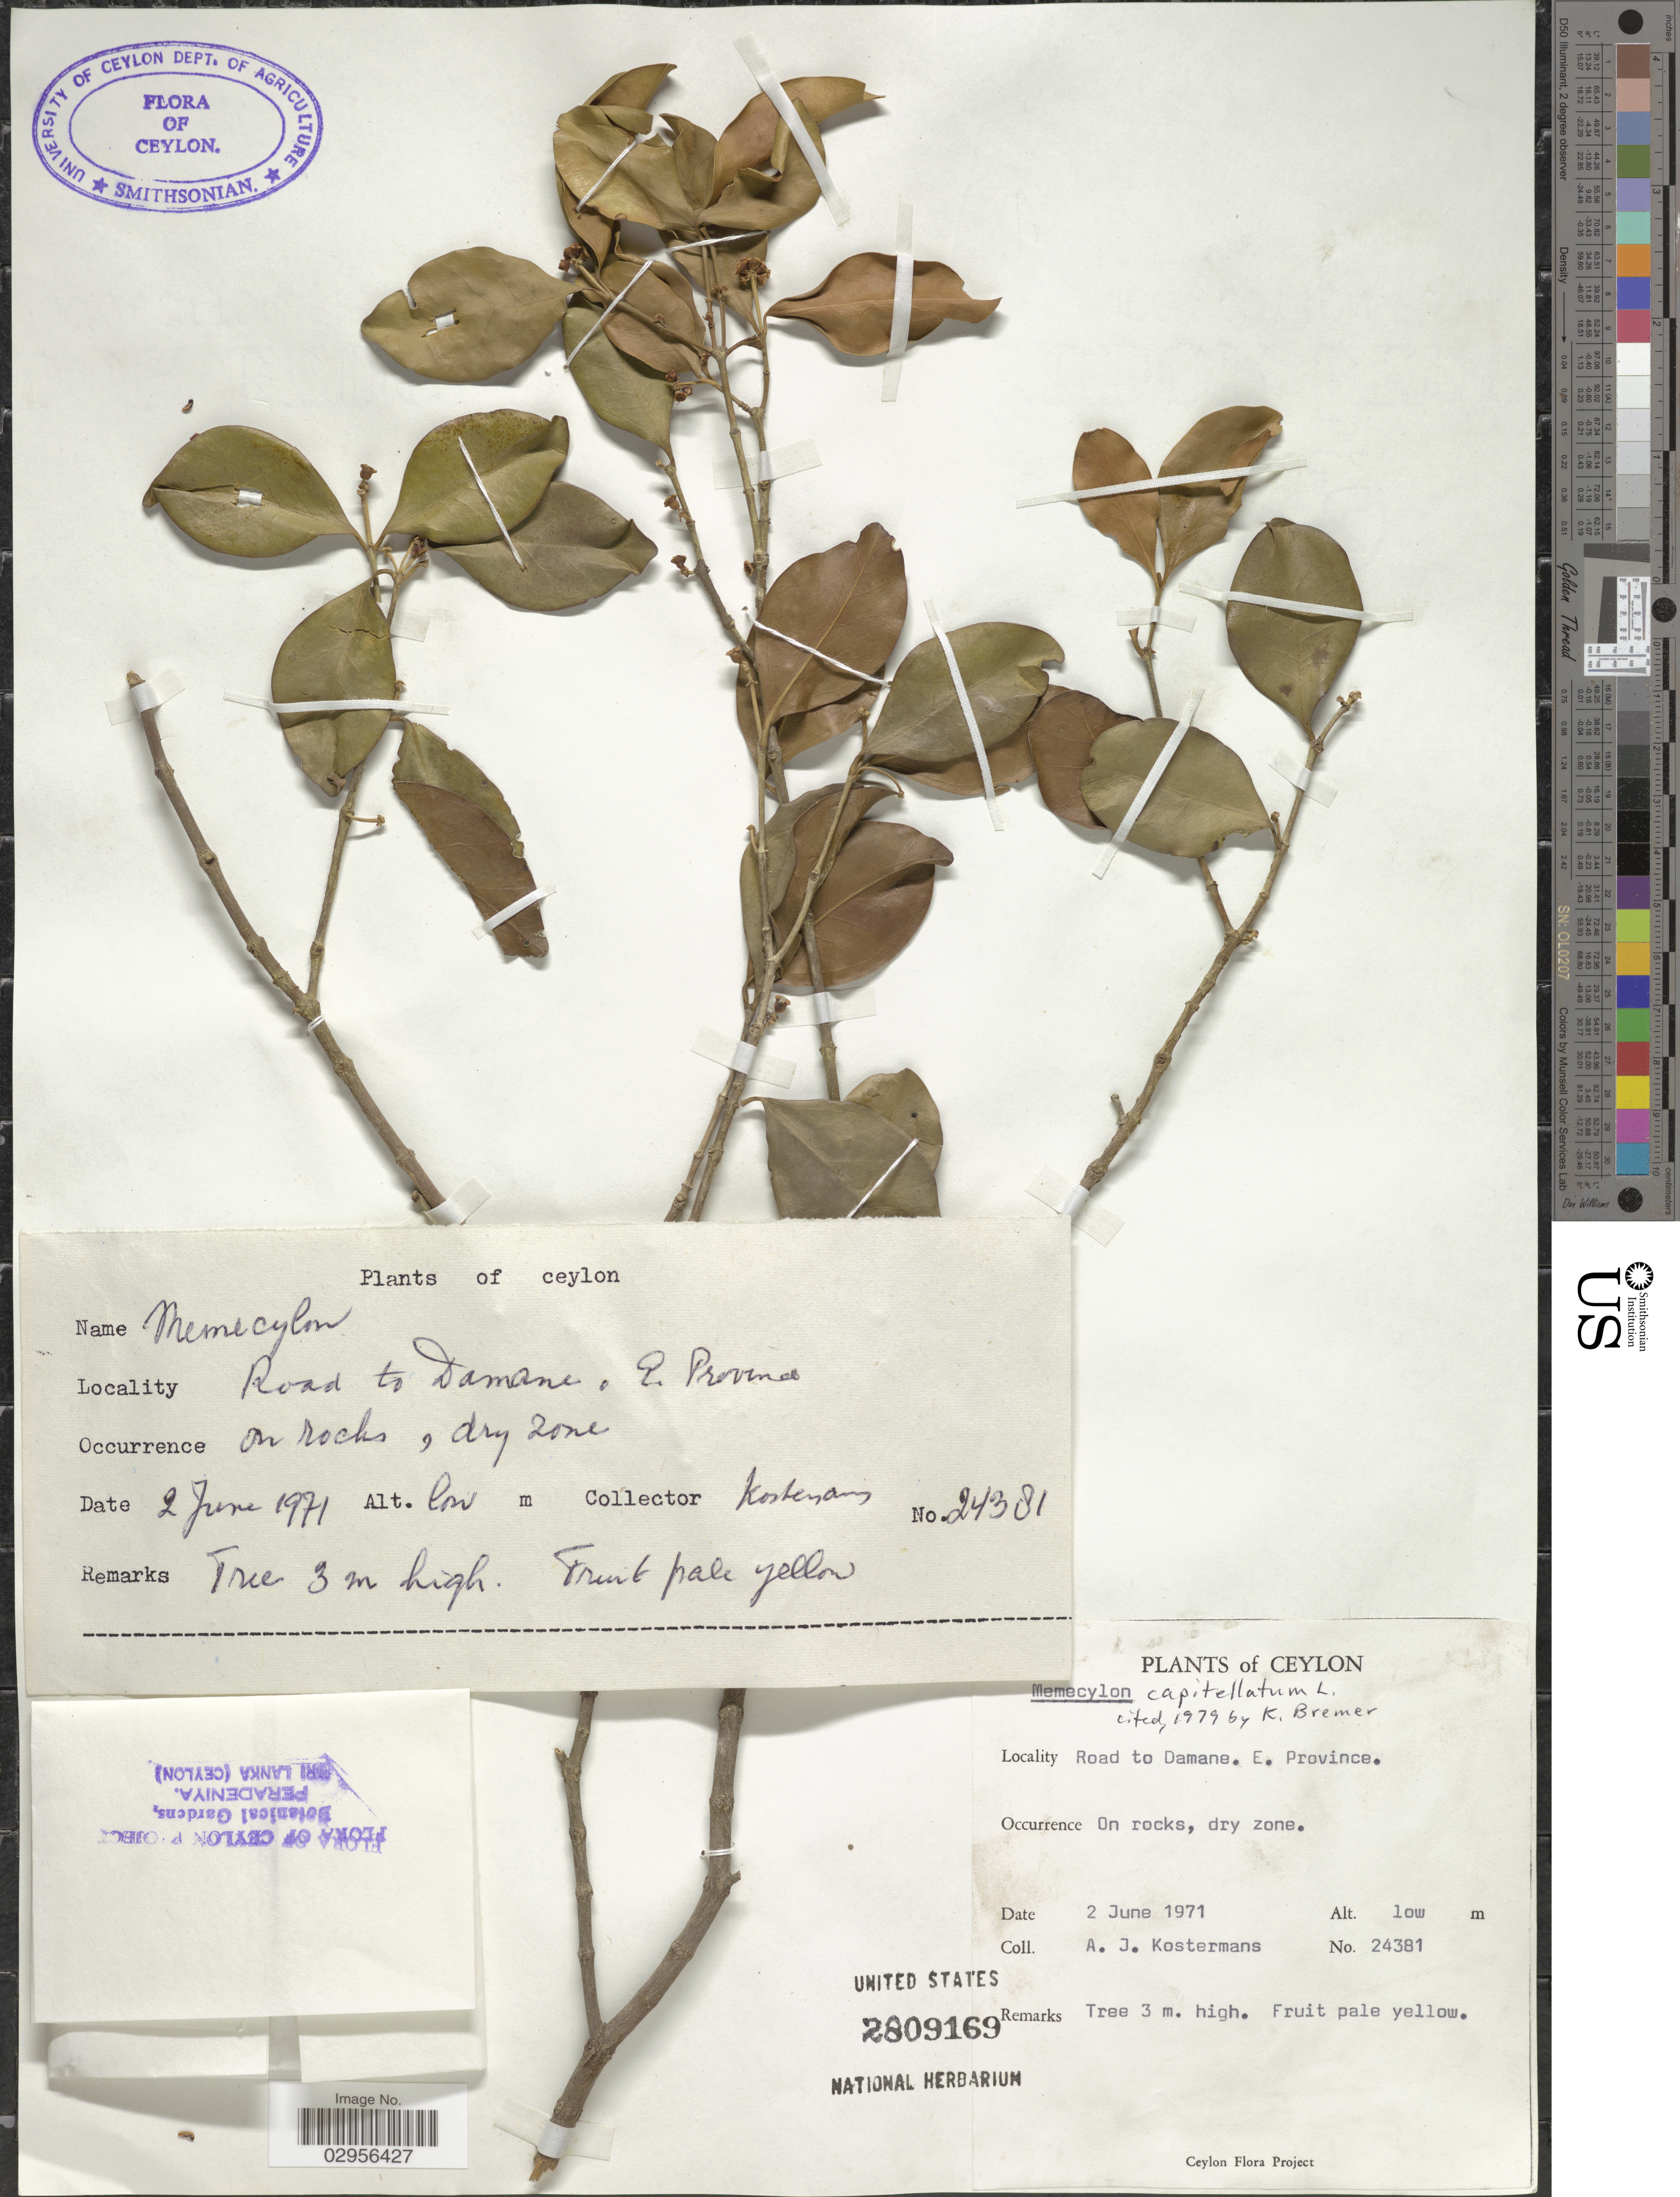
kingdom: Plantae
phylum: Tracheophyta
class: Magnoliopsida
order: Myrtales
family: Melastomataceae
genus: Memecylon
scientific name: Memecylon capitellatum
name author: L.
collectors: A. J. G. Kostermans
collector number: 24381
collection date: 1971-06-02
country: Sri Lanka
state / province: Eastern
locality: Ceylon. Road to Damane. E. Province.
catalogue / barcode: US 2809169